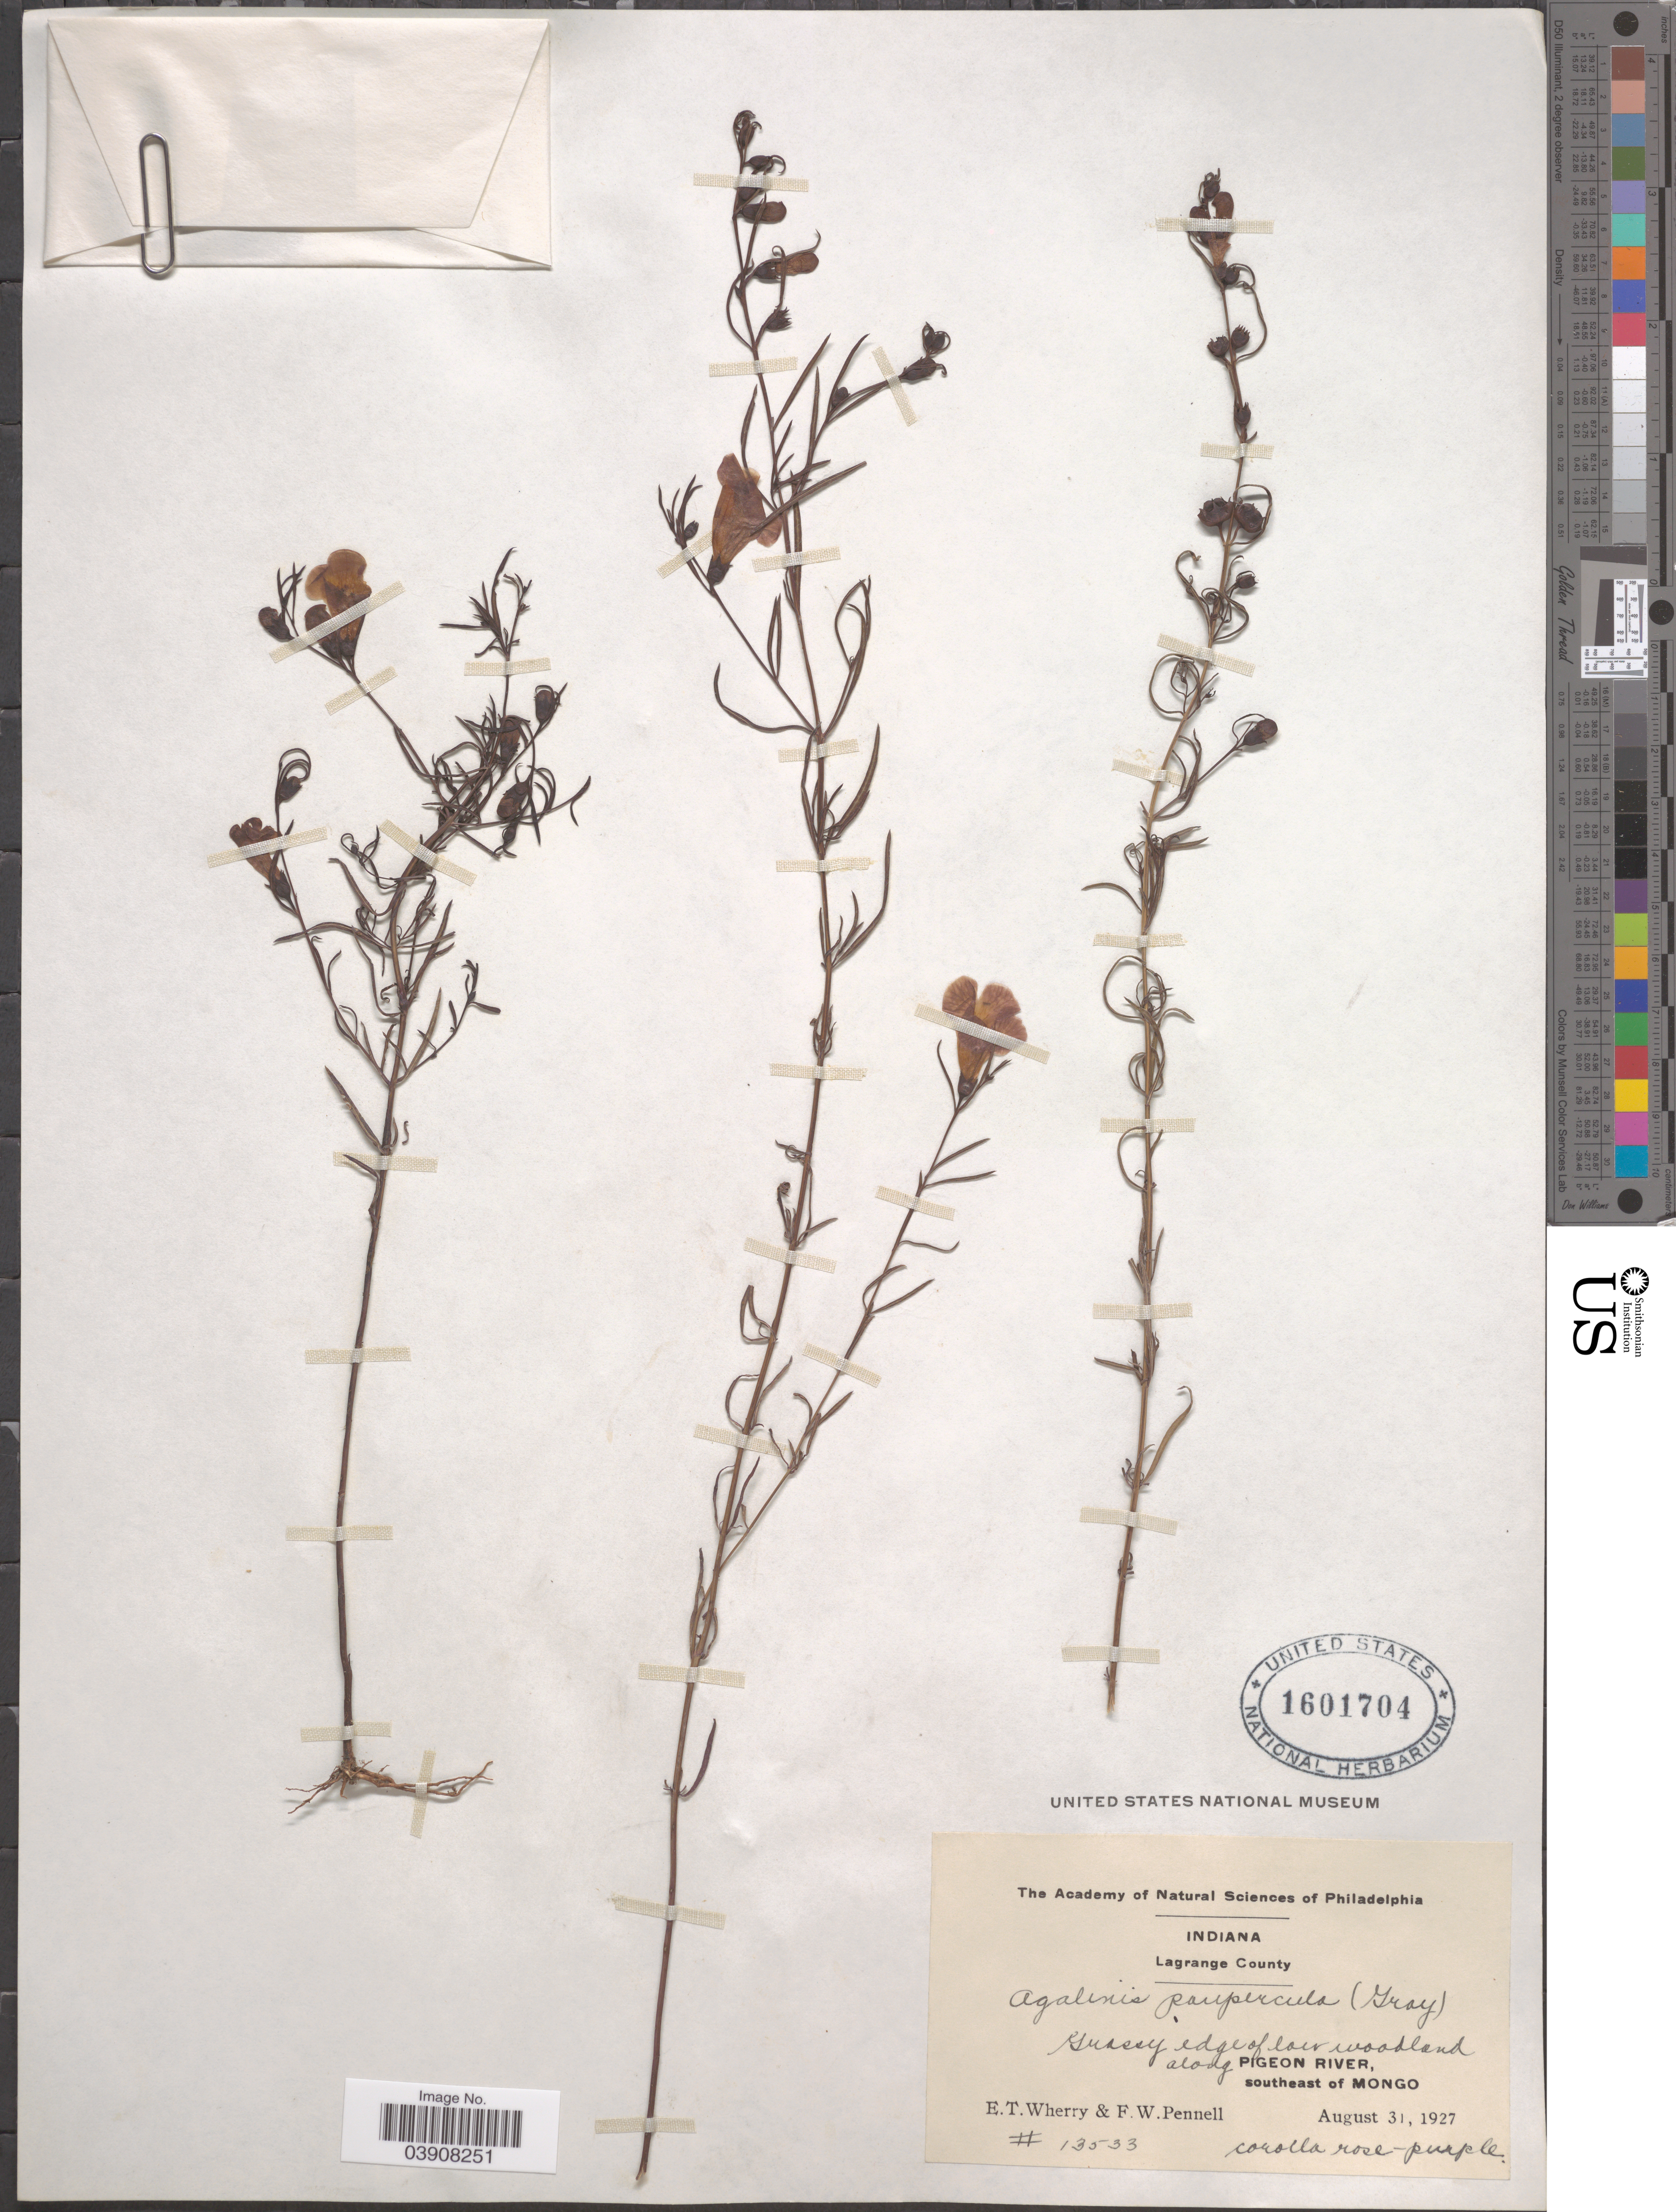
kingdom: Plantae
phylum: Tracheophyta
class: Magnoliopsida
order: Lamiales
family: Orobanchaceae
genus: Agalinis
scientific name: Agalinis paupercula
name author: (A. Gray) Britton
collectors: E. T. Wherry & F. W. Pennell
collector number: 13533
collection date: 1927-08-31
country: United States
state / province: Indiana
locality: Lagrange County. Along Pigeon River, southeast of Mongo.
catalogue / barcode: US 1601704